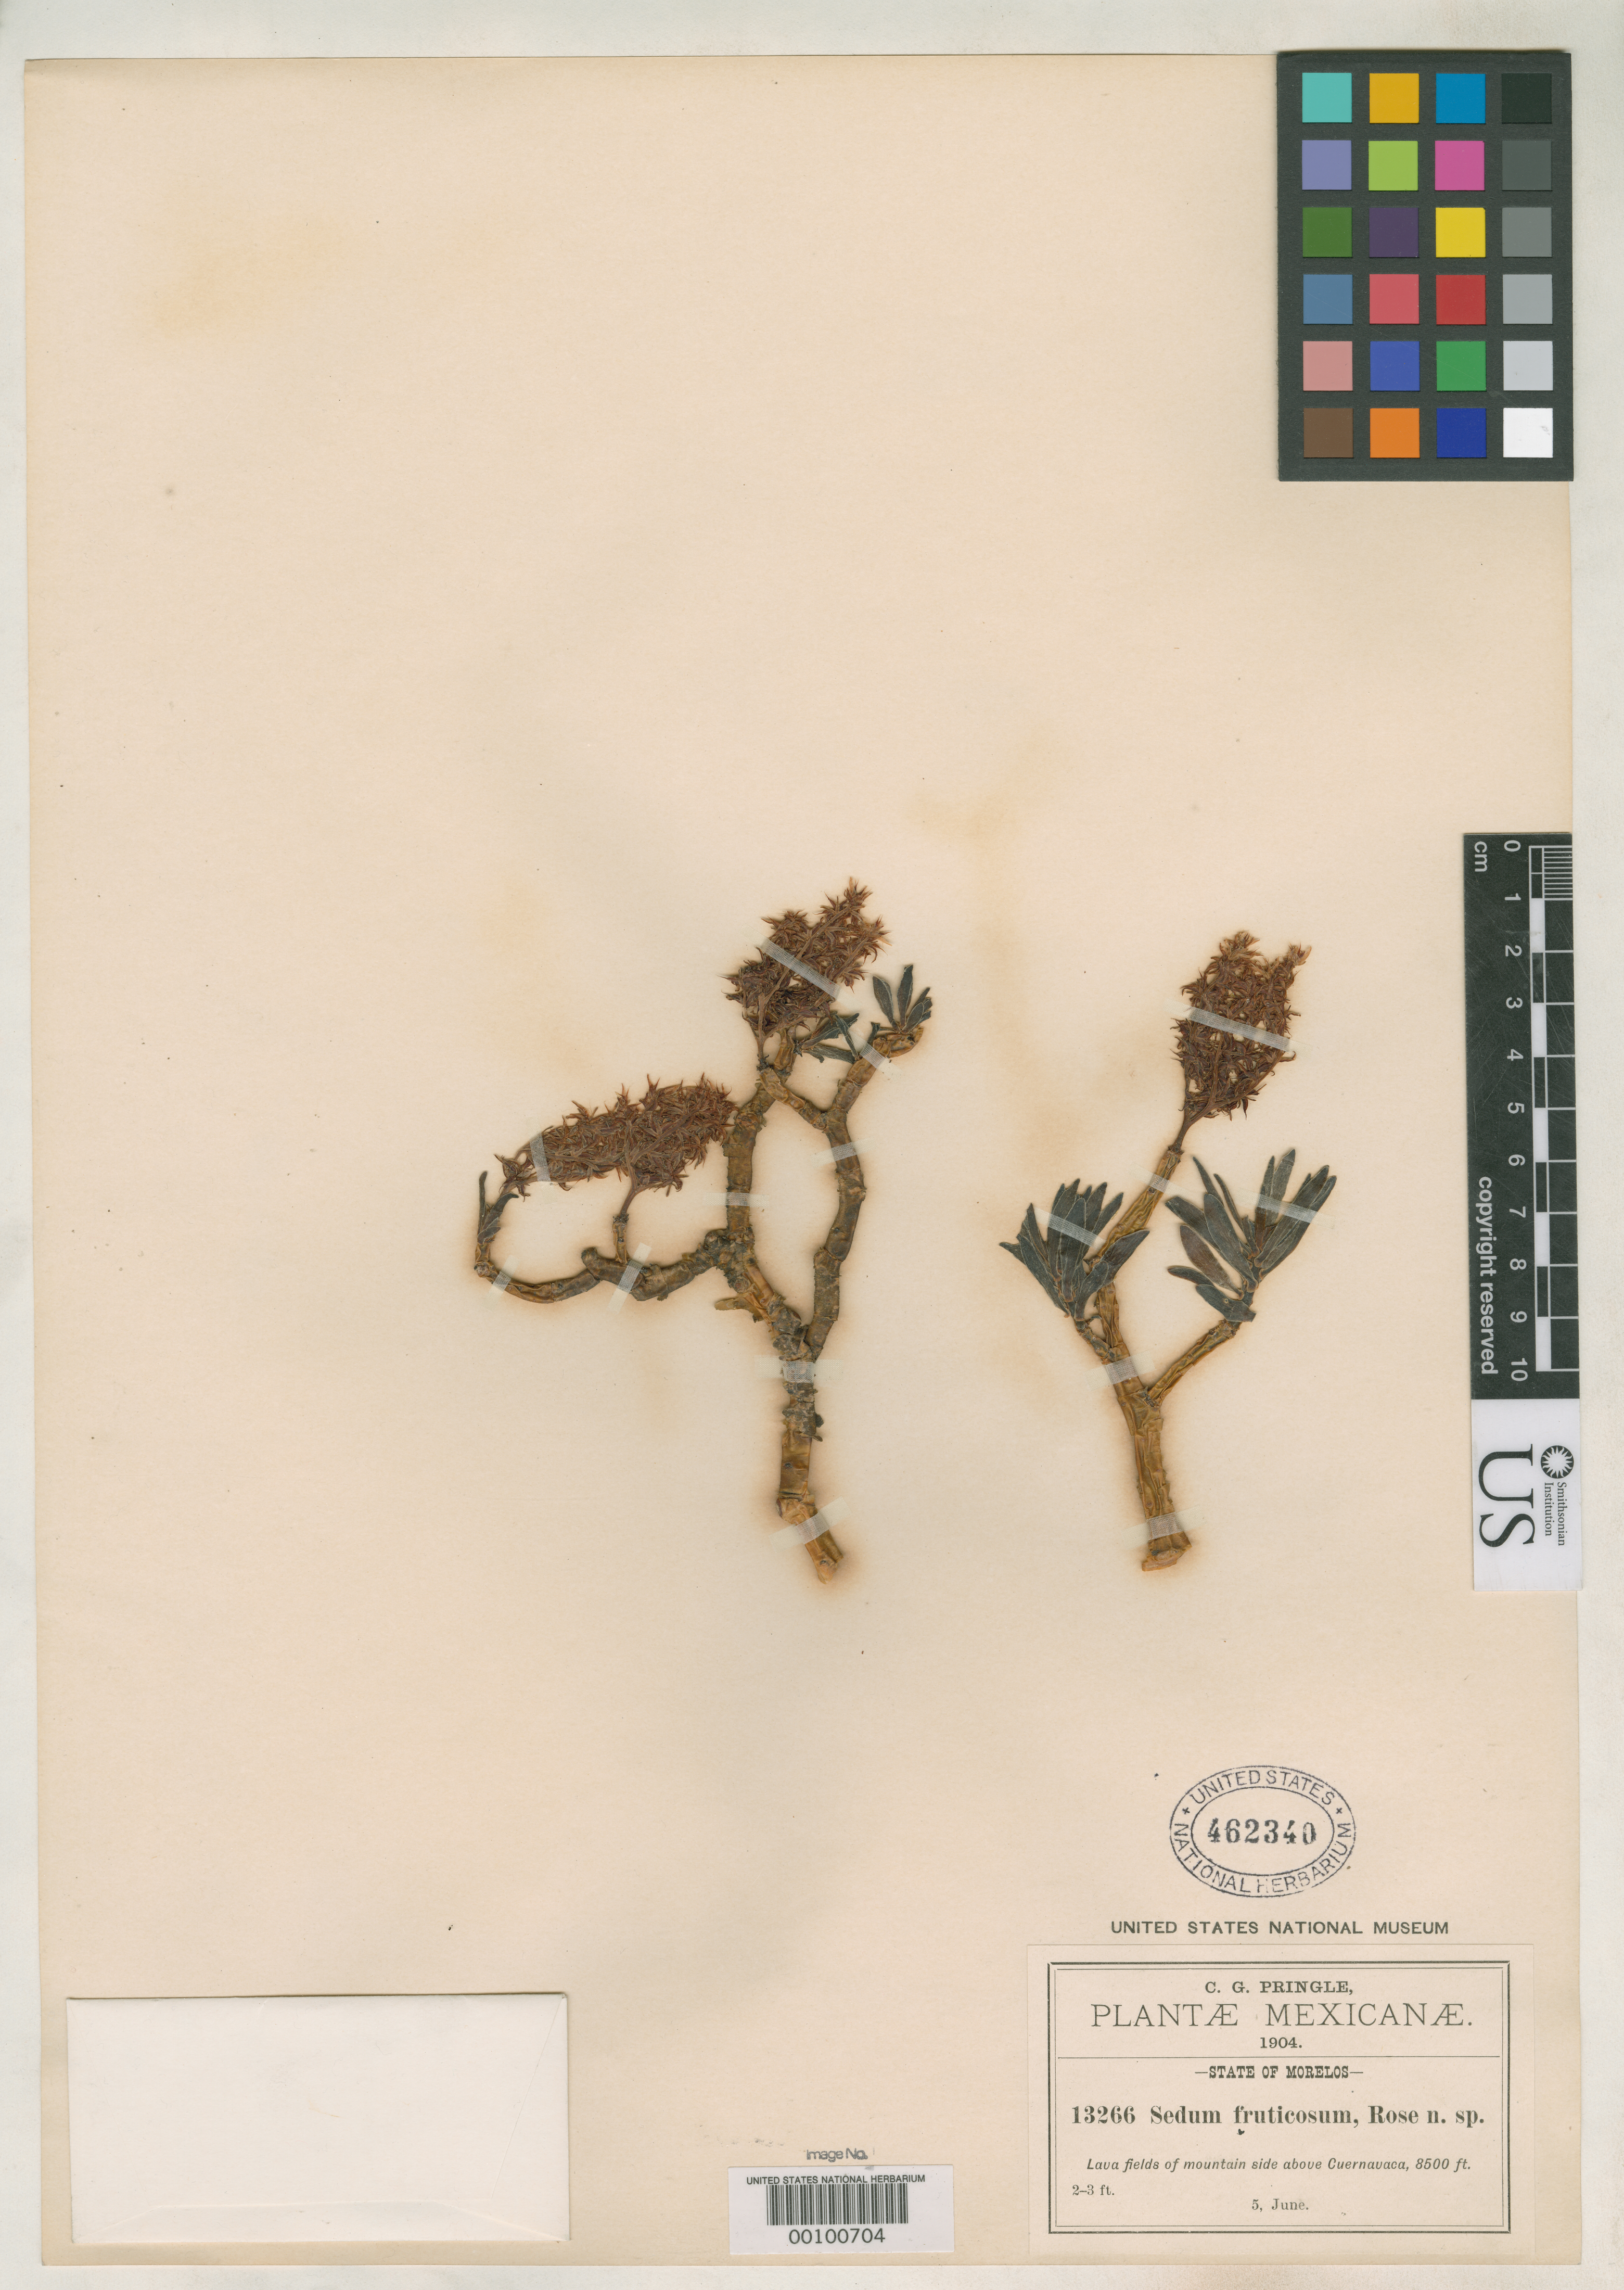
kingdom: Plantae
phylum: Tracheophyta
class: Magnoliopsida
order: Saxifragales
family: Crassulaceae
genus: Sedum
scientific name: Sedum frutescens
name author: Rose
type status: Holotype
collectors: C. G. Pringle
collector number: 13266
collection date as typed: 05 Jun 1904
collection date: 1904-06-05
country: Mexico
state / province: Morelos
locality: Above Cuernavaca.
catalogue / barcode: US 462340